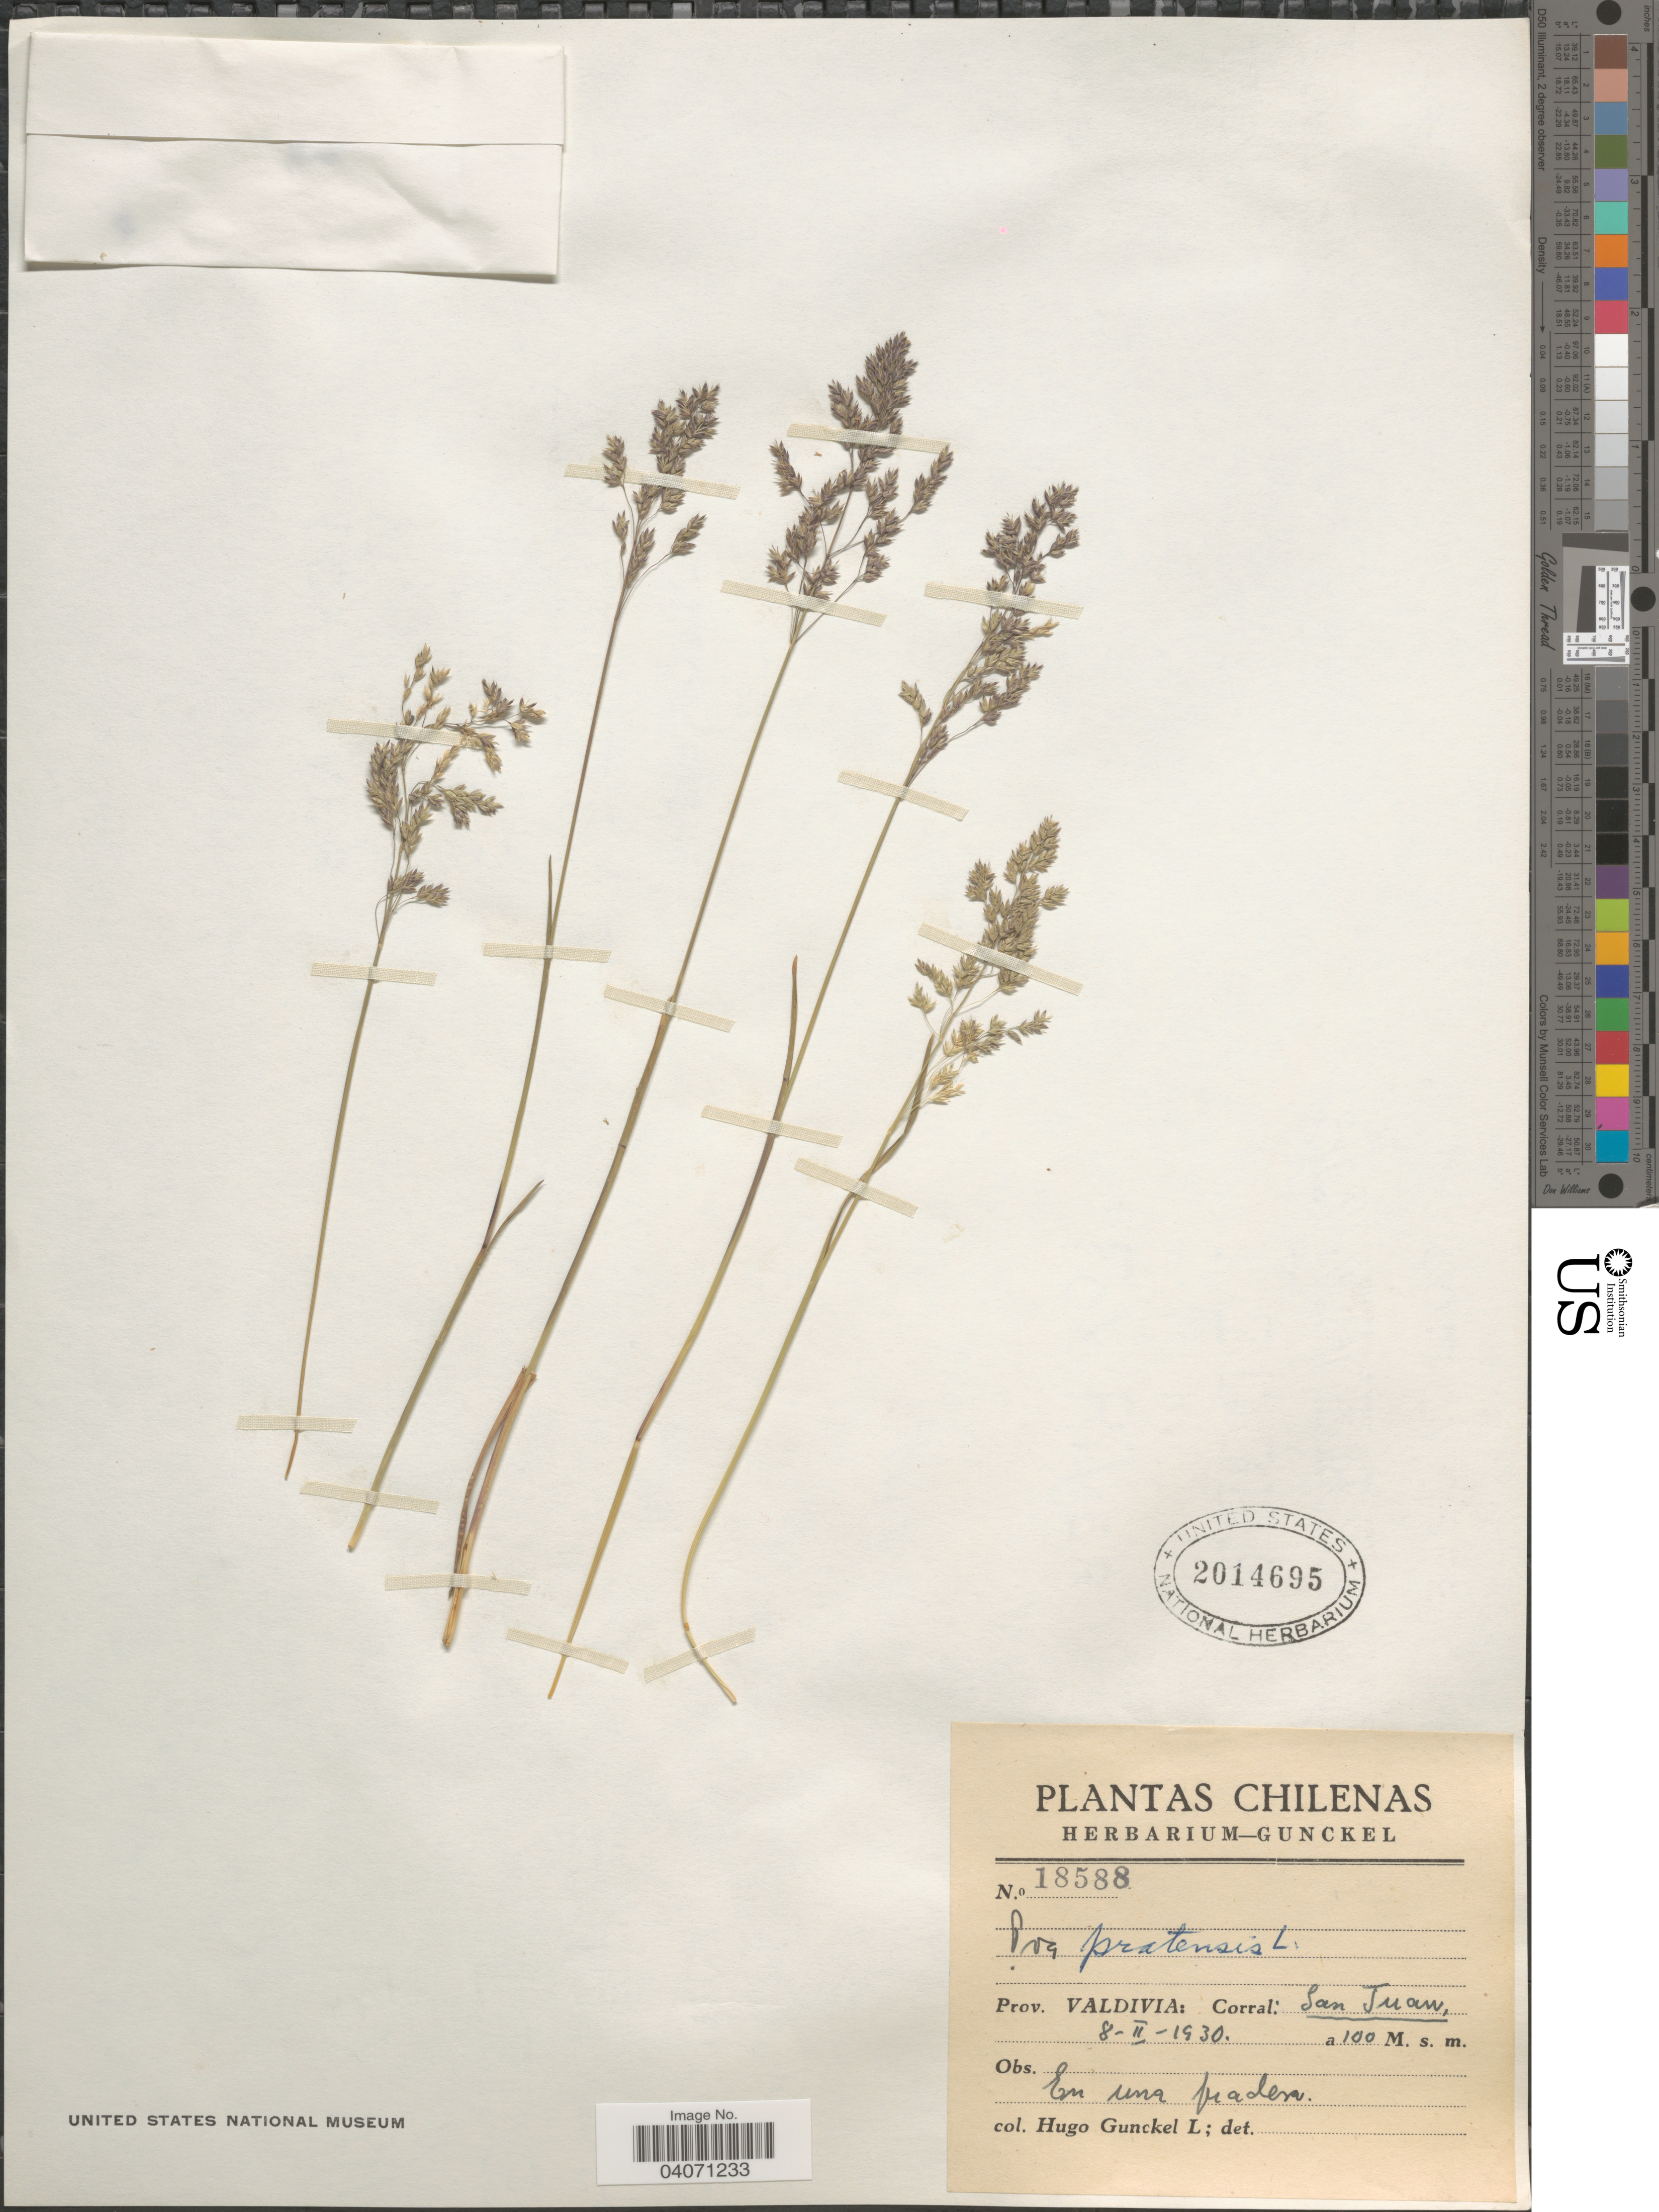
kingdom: Plantae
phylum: Tracheophyta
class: Liliopsida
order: Poales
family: Poaceae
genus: Poa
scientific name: Poa pratensis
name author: L.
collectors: H. Gunckel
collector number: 18588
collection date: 1930-02-08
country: Chile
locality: Prov. Valdivia: Corral: San Juan.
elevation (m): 100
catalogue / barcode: US 2014695